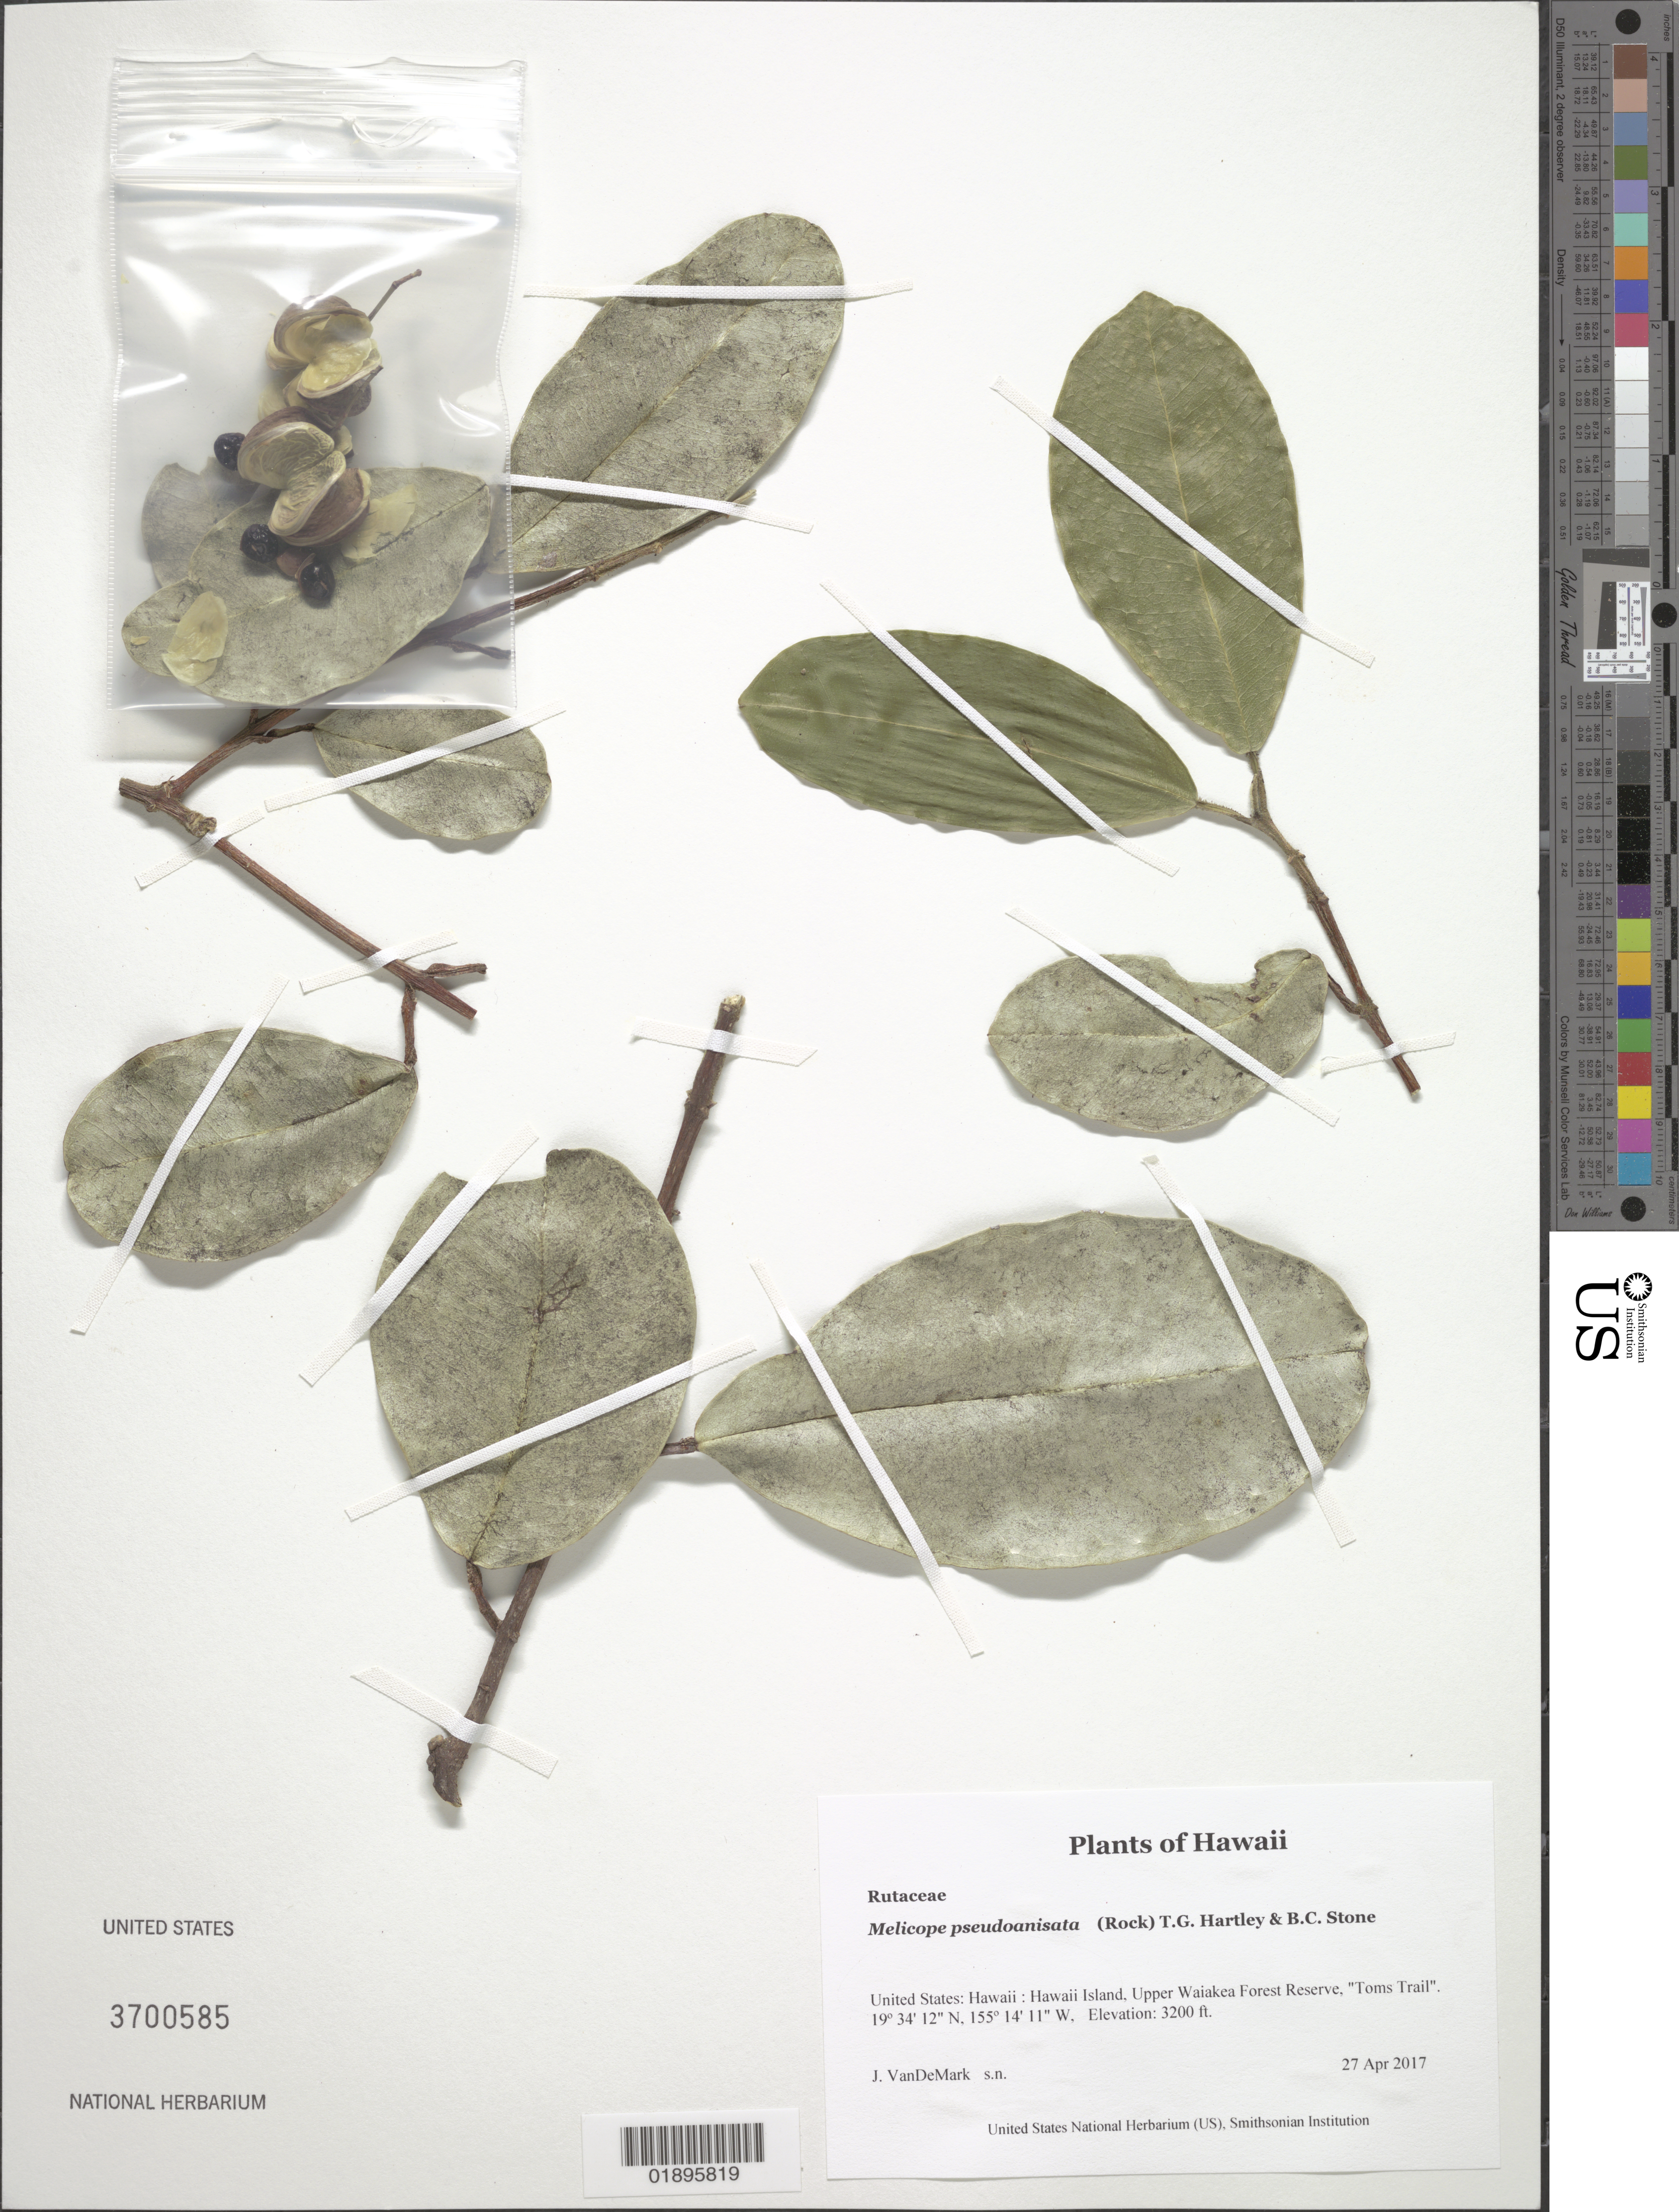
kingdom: Plantae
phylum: Tracheophyta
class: Magnoliopsida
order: Sapindales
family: Rutaceae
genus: Melicope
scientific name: Melicope pseudoanisata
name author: (Rock) T.G. Hartley & B.C. Stone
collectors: J. VanDeMark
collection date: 2017-04-27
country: United States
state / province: Hawaii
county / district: Hawaii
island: Hawaii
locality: Upper Waiakea Forest Reserve, "Toms Trail"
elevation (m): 975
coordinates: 265390, 2165428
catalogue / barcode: US 3700585